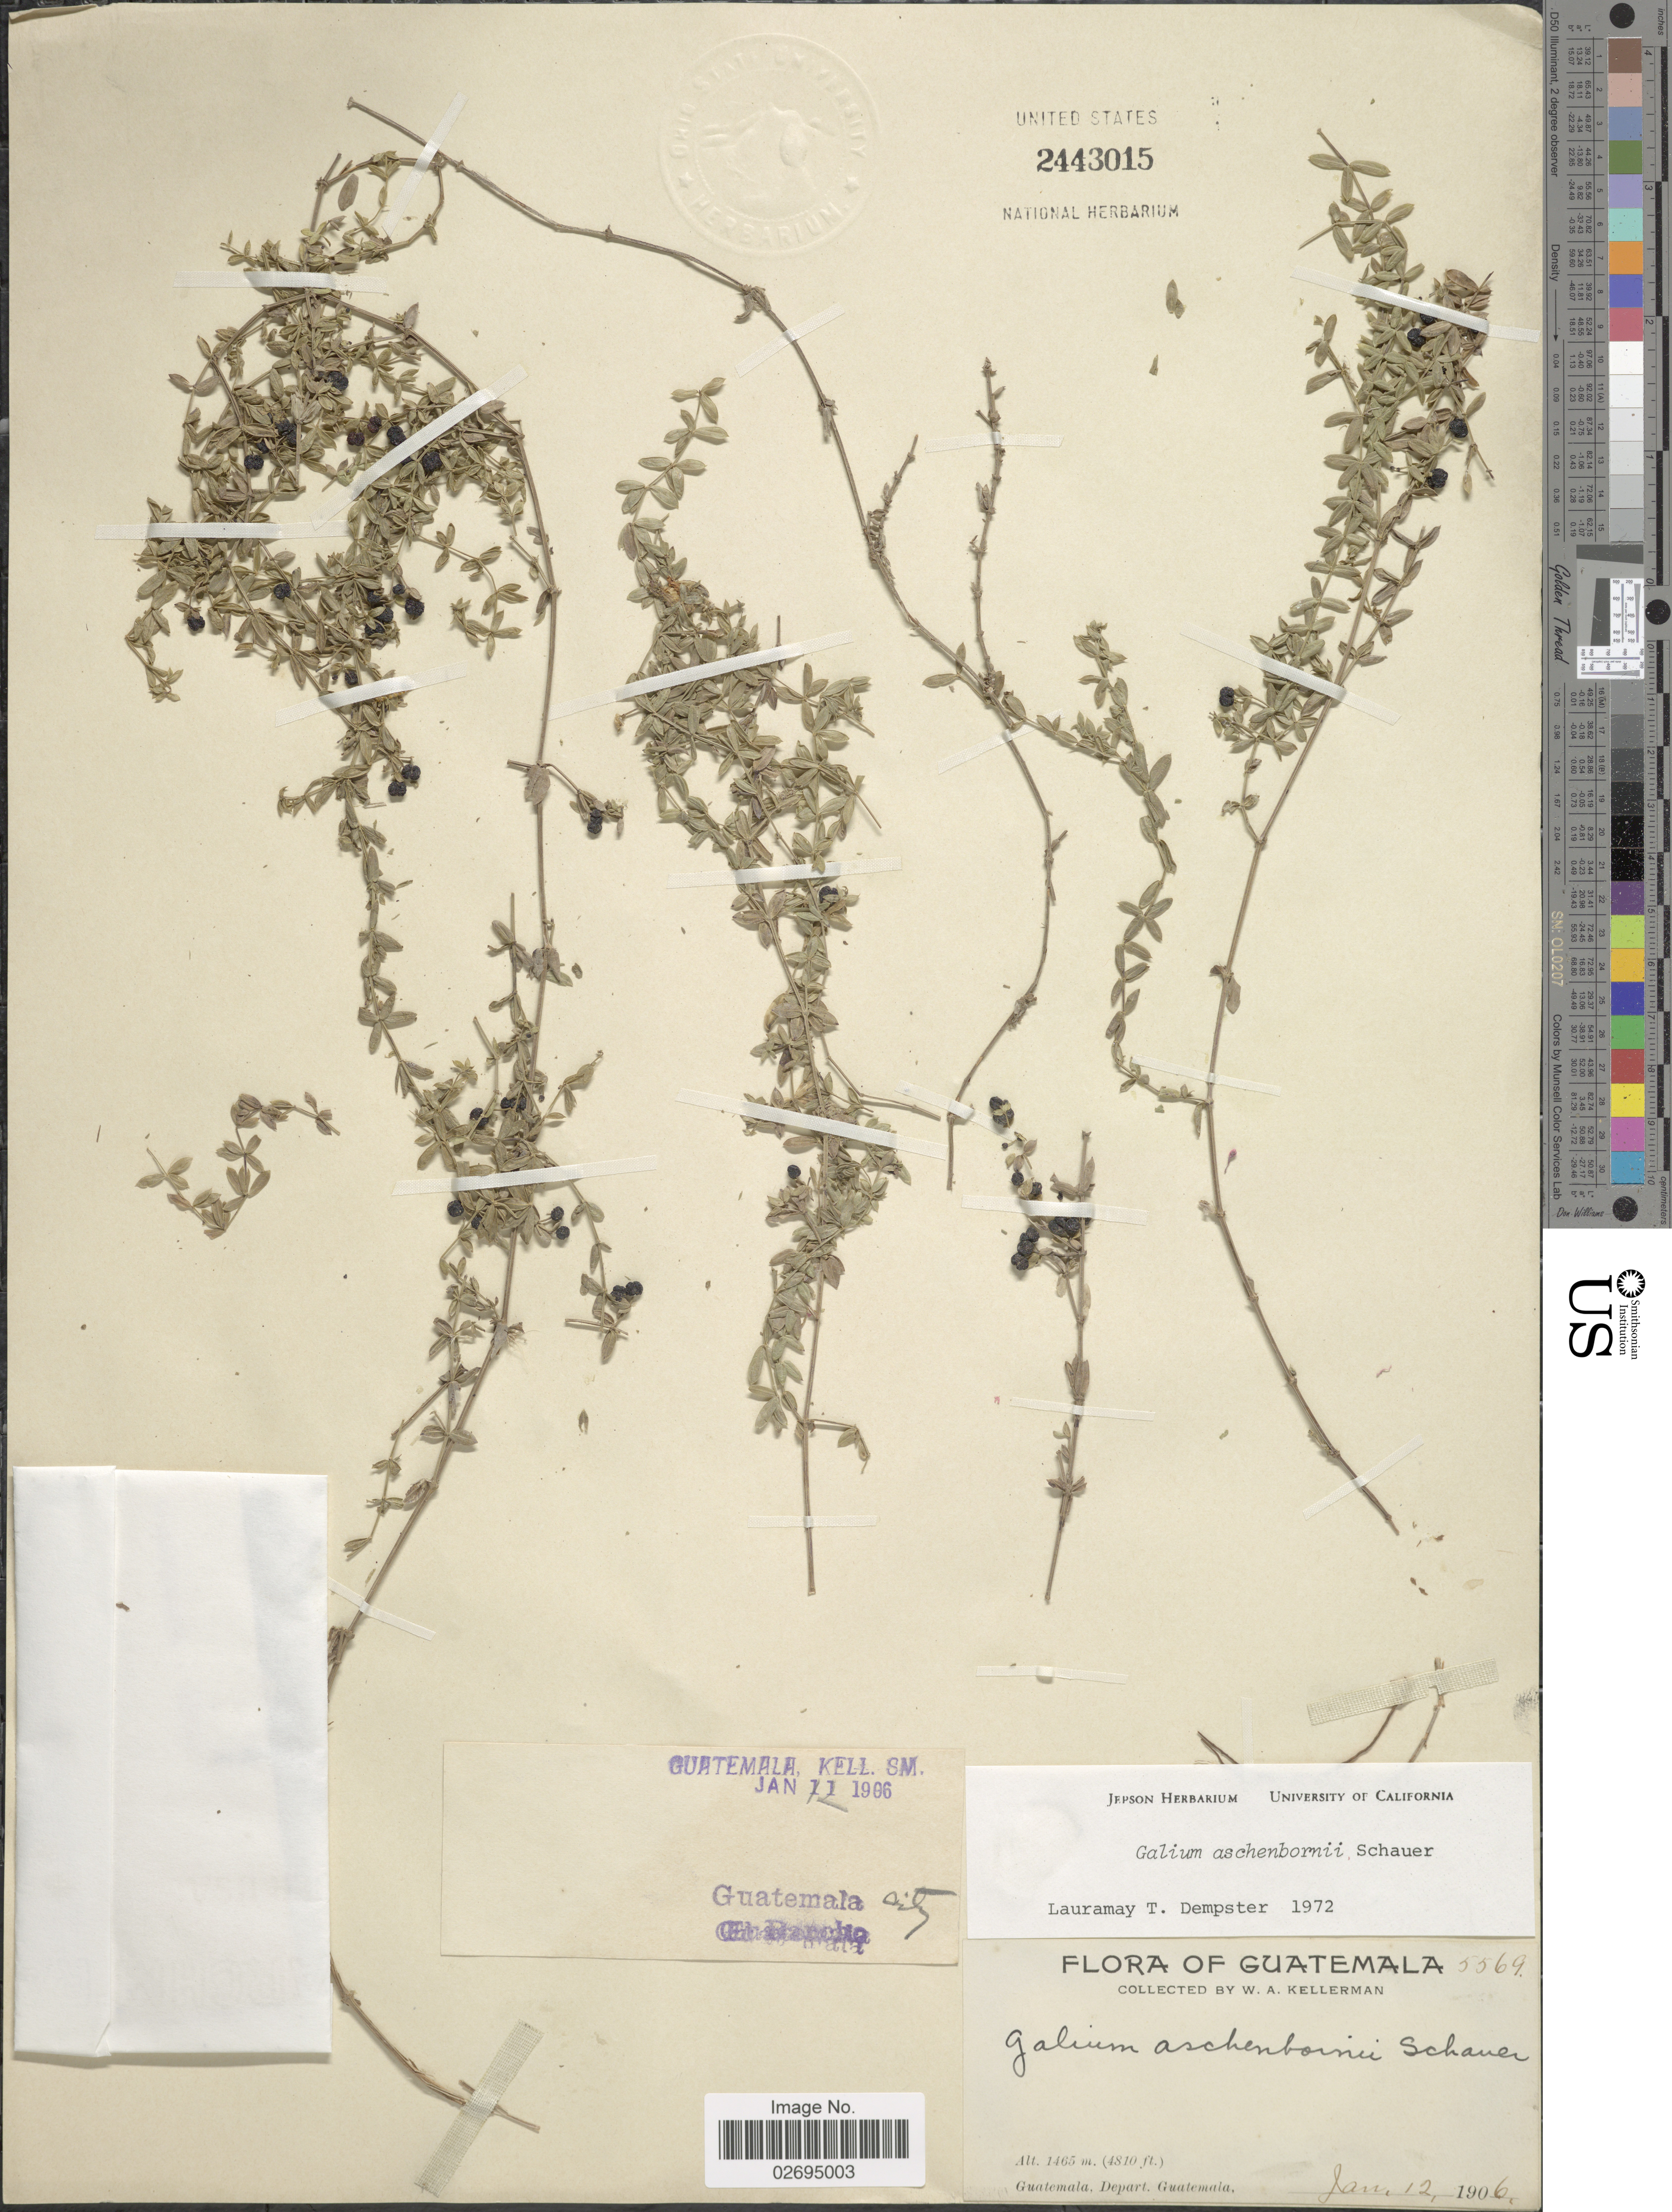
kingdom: Plantae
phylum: Tracheophyta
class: Magnoliopsida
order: Gentianales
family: Rubiaceae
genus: Galium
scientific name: Galium aschenbornii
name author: Schauer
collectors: W. Kellerman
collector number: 5569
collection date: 1906-01-12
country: Guatemala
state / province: Guatemala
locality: Depart. Guatemala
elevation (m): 1465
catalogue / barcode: US 2443015